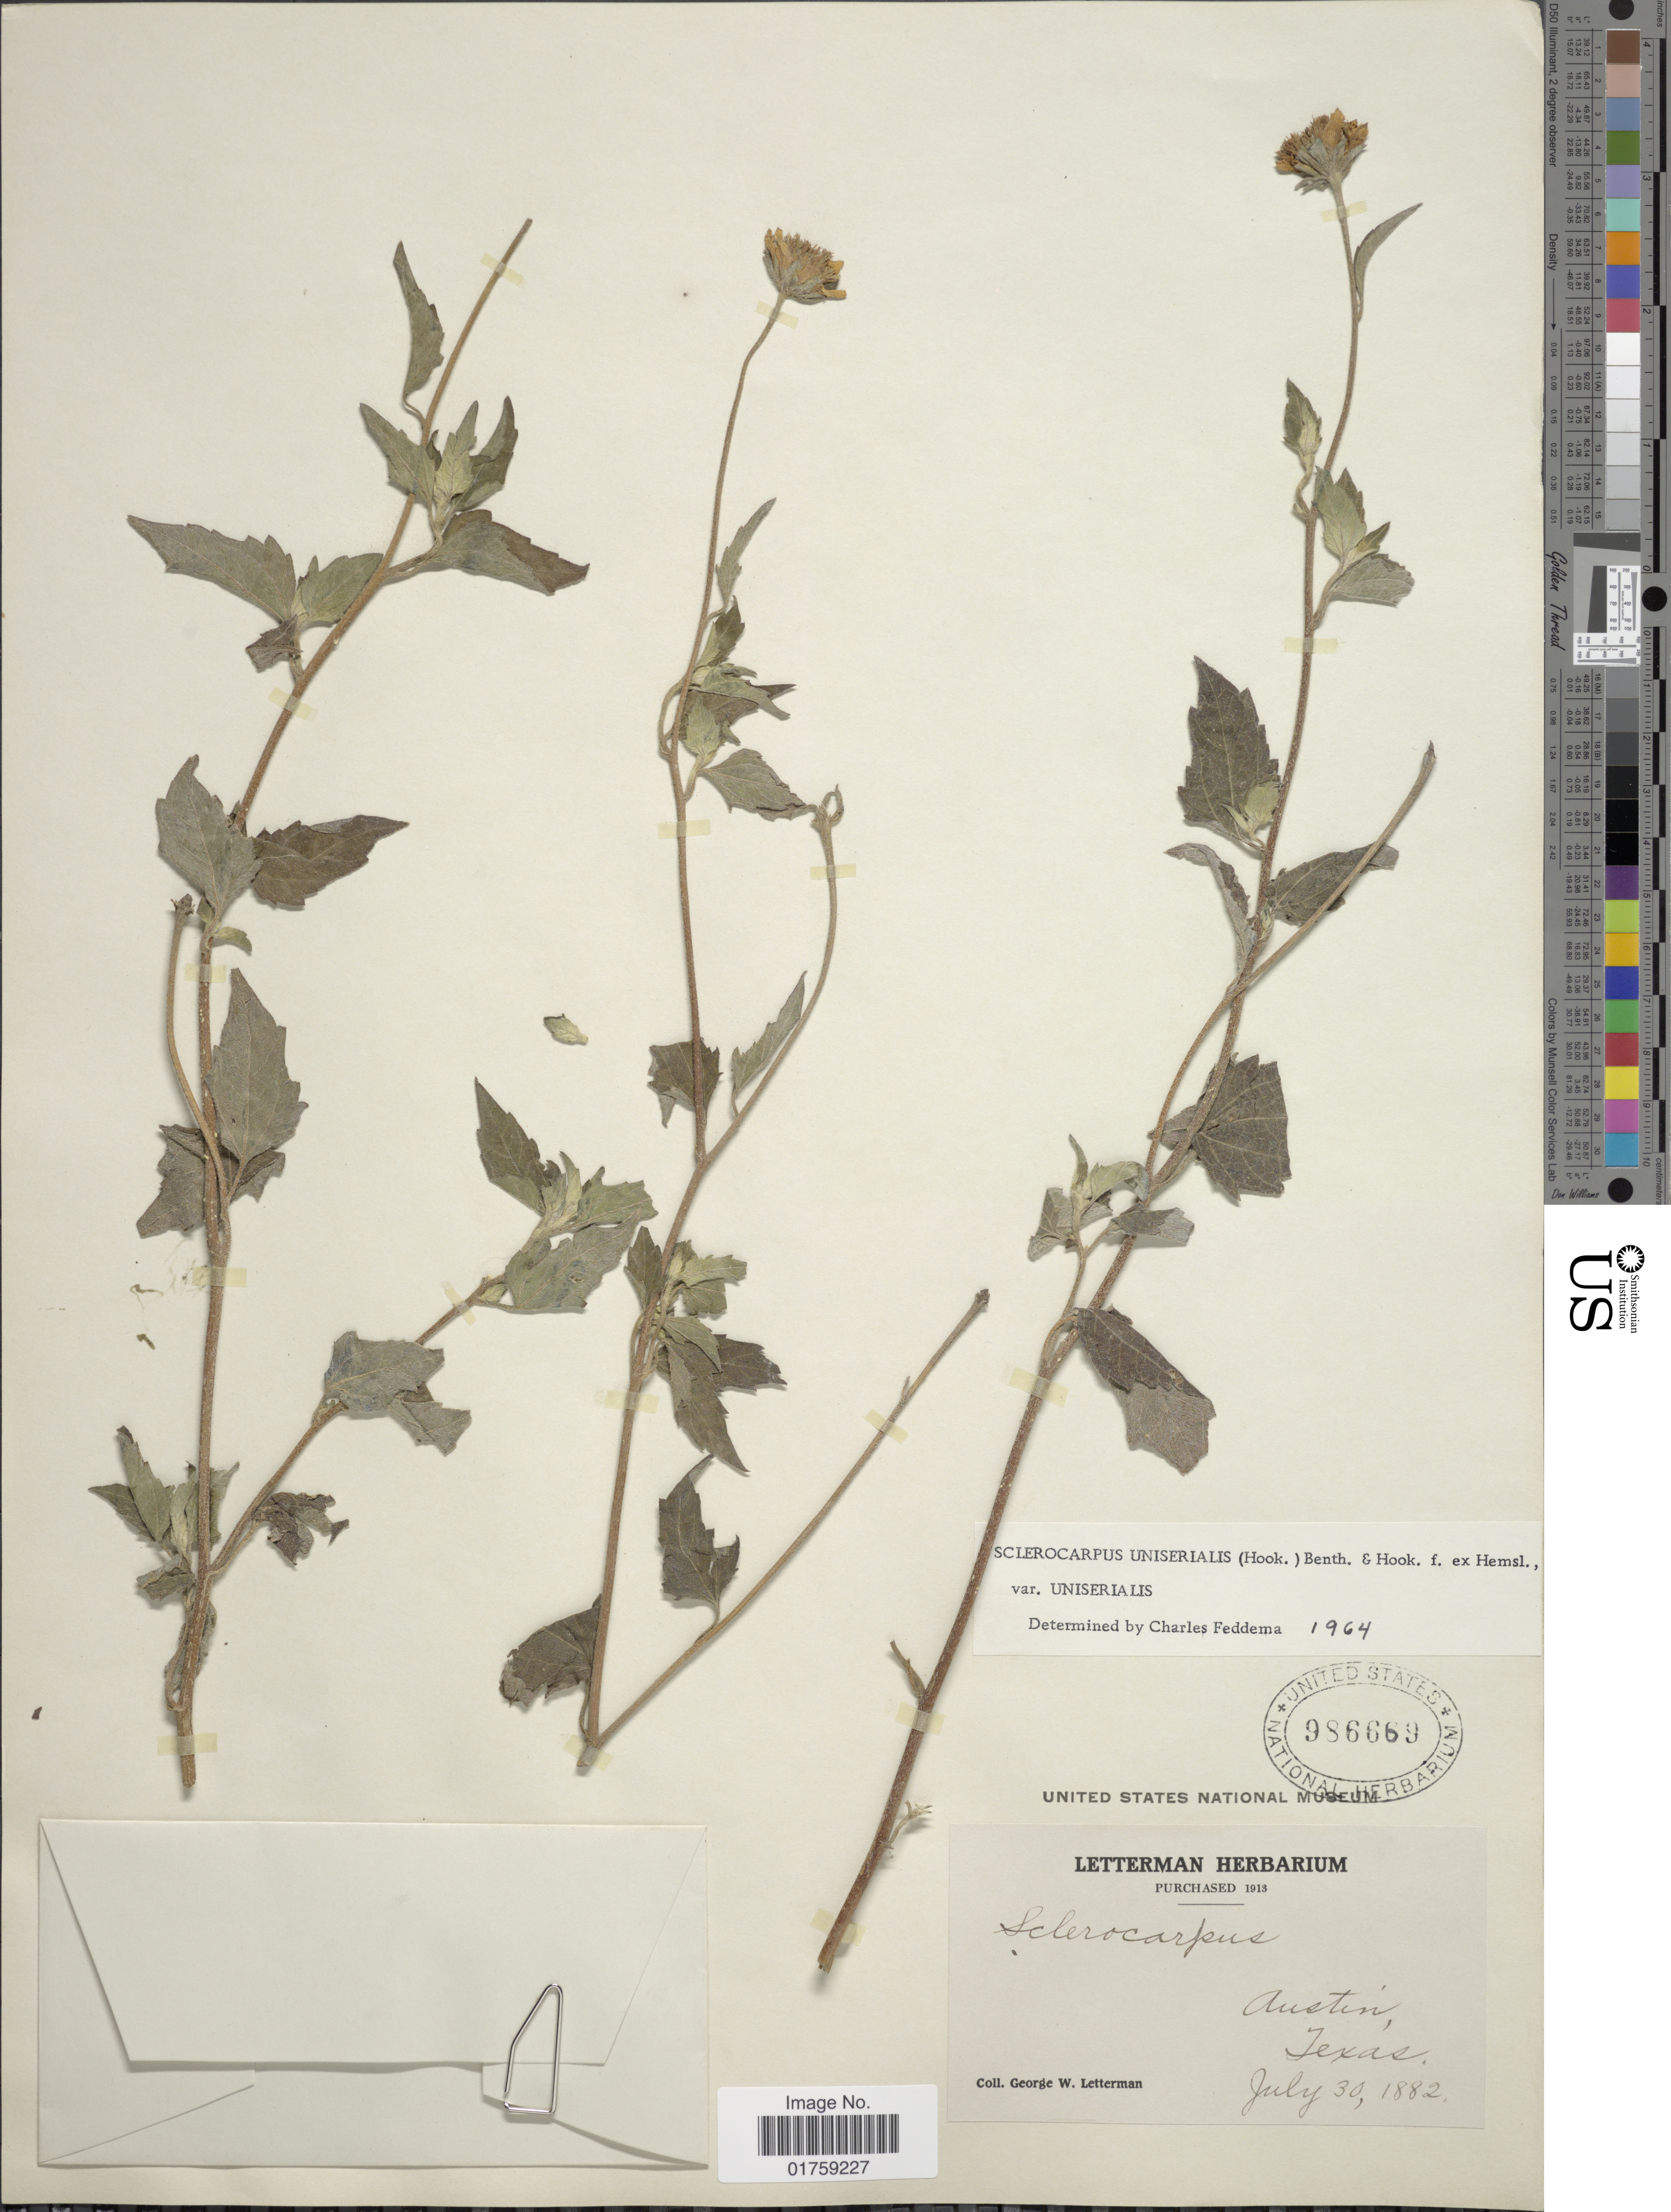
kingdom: Plantae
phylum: Tracheophyta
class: Magnoliopsida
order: Asterales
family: Asteraceae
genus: Sclerocarpus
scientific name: Sclerocarpus uniserialis var. uniserialis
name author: (Hook.) Benth. & Hook. f. ex Hemsl.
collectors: G. W. Letterman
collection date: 1882-07-30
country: United States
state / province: Texas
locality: Austin, Texas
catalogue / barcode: US 986669